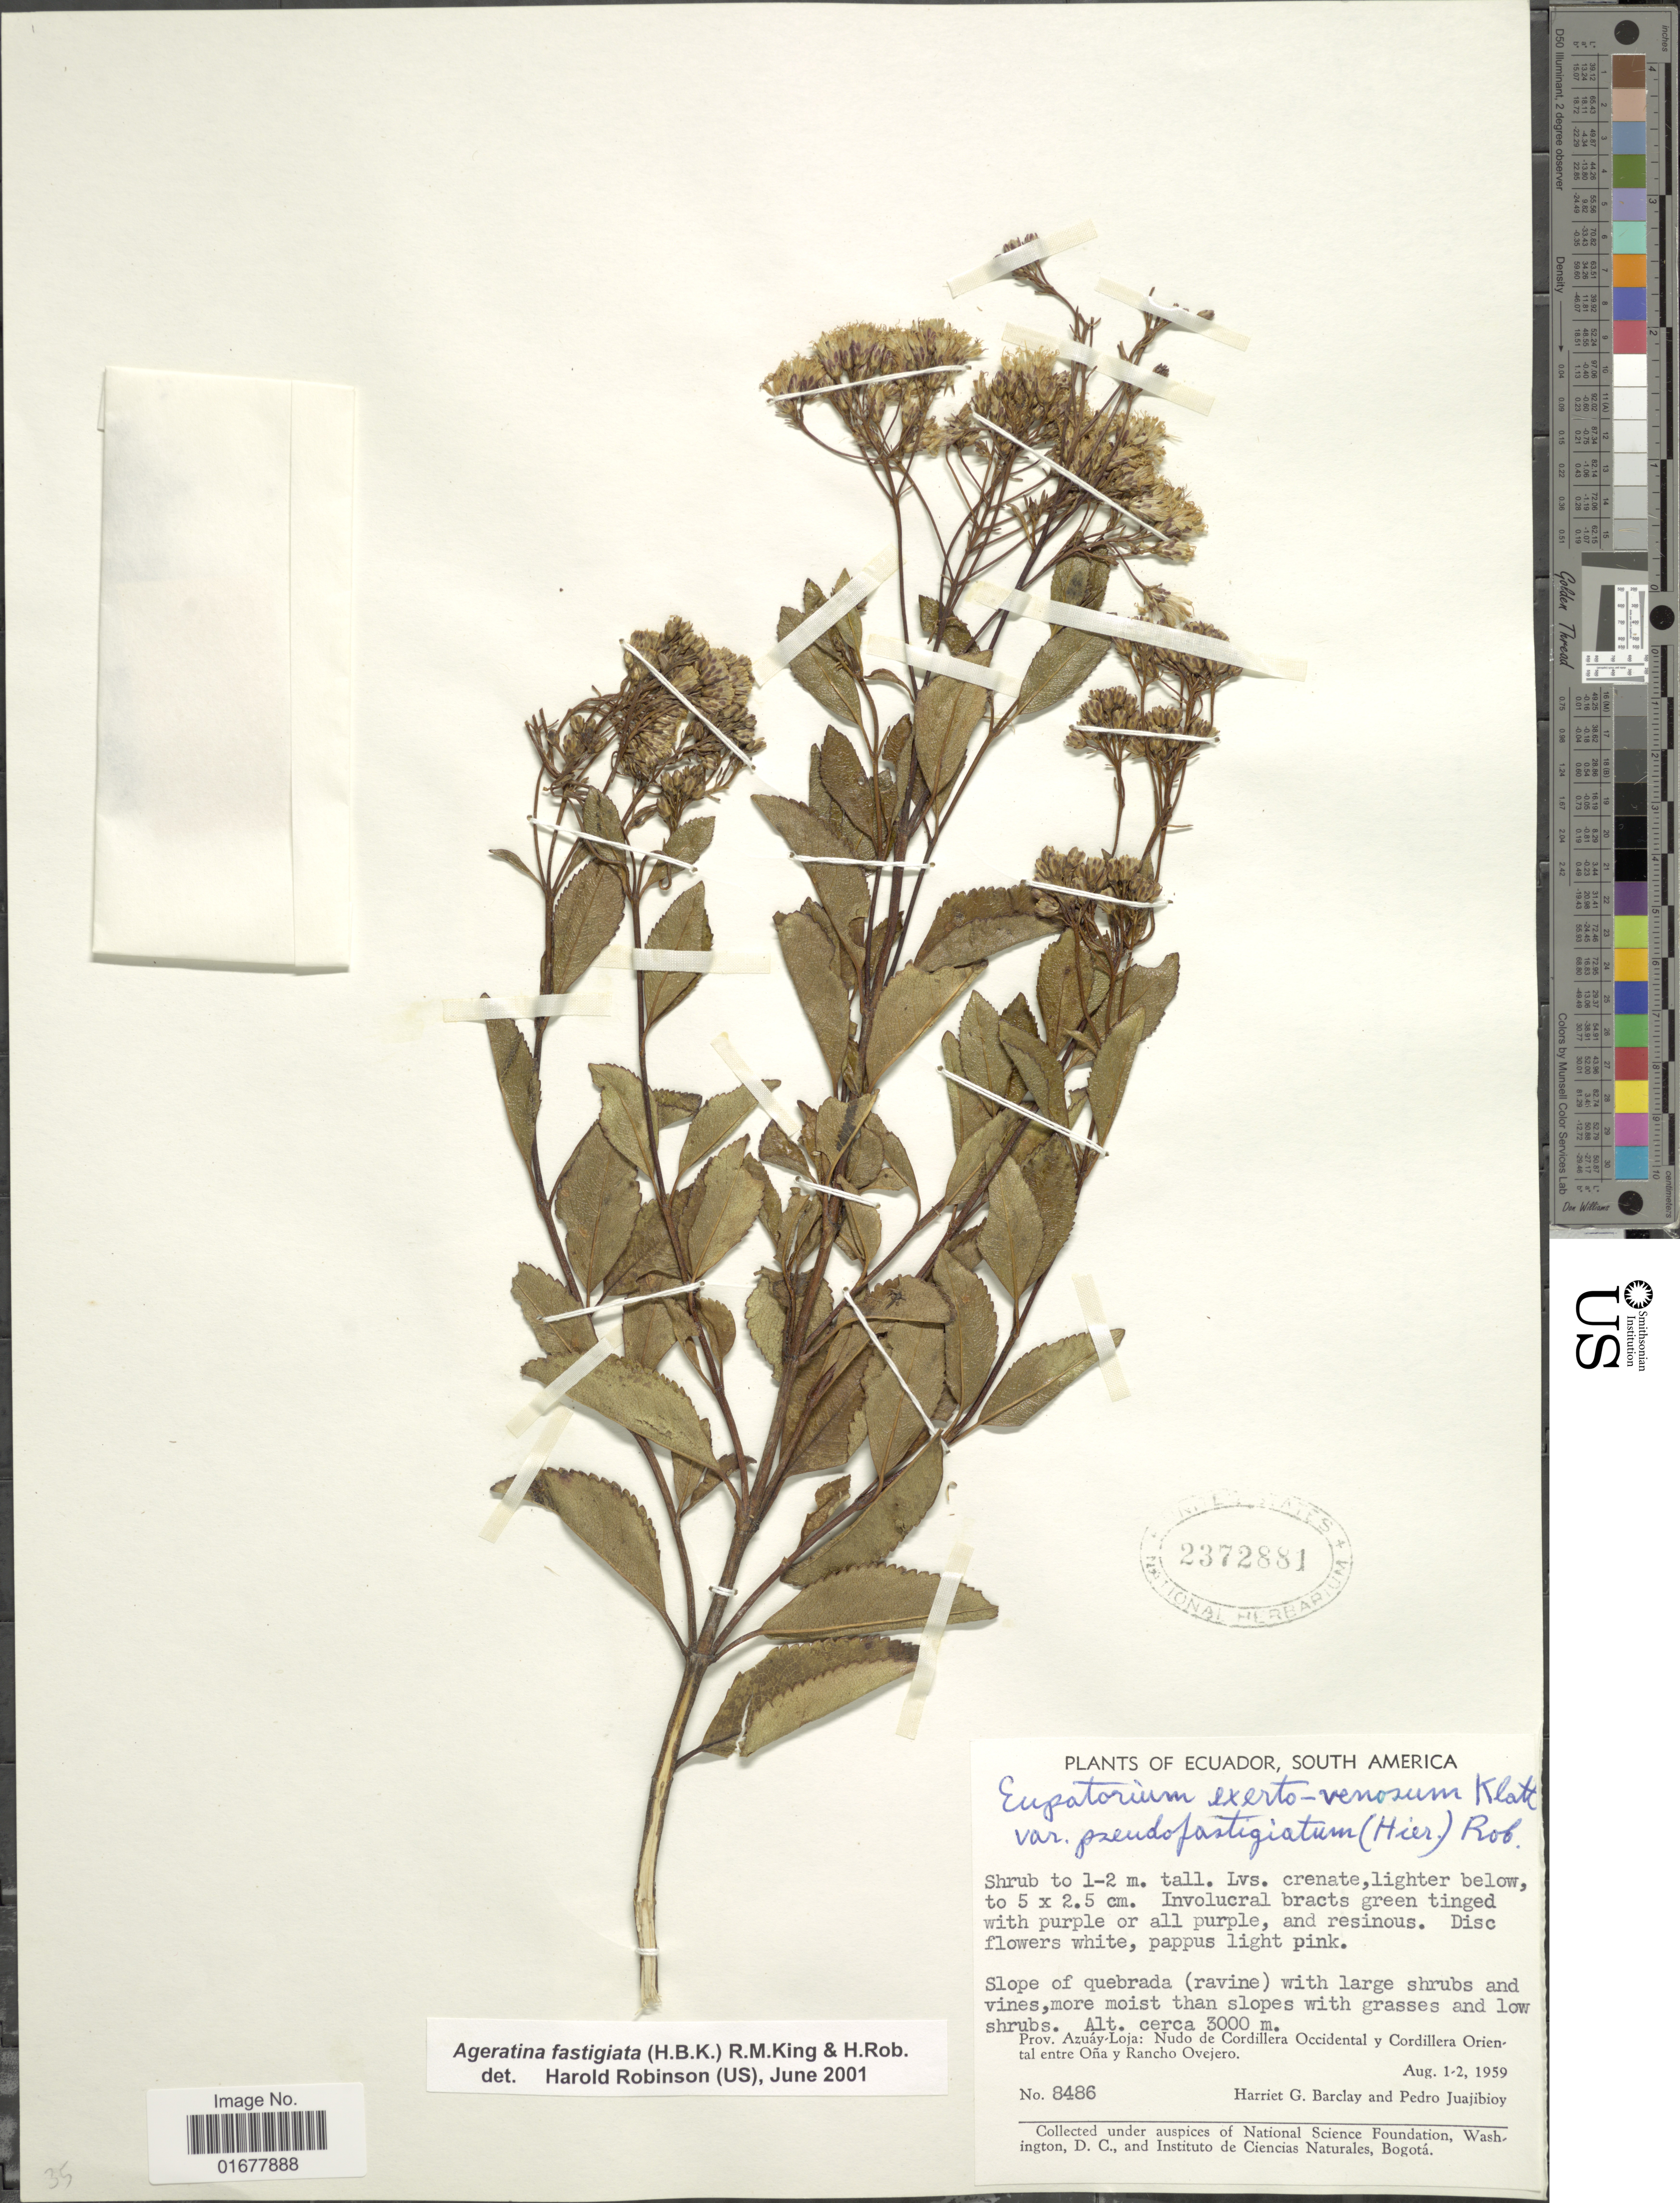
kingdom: Plantae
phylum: Tracheophyta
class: Magnoliopsida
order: Asterales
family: Asteraceae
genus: Ageratina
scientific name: Ageratina exserto-venosa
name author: (Klatt) R.M. King & H. Rob.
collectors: H. G. Barclay & P. Juajibioy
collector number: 8486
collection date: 1959-08-01/1959-08-02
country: Ecuador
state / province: Azuay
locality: Prov. Azuay-Loja: Nudo de Cordillera Occidental y Cordillera Oriental entre Ona y Rancho Ovejero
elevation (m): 3000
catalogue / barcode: US 2372811